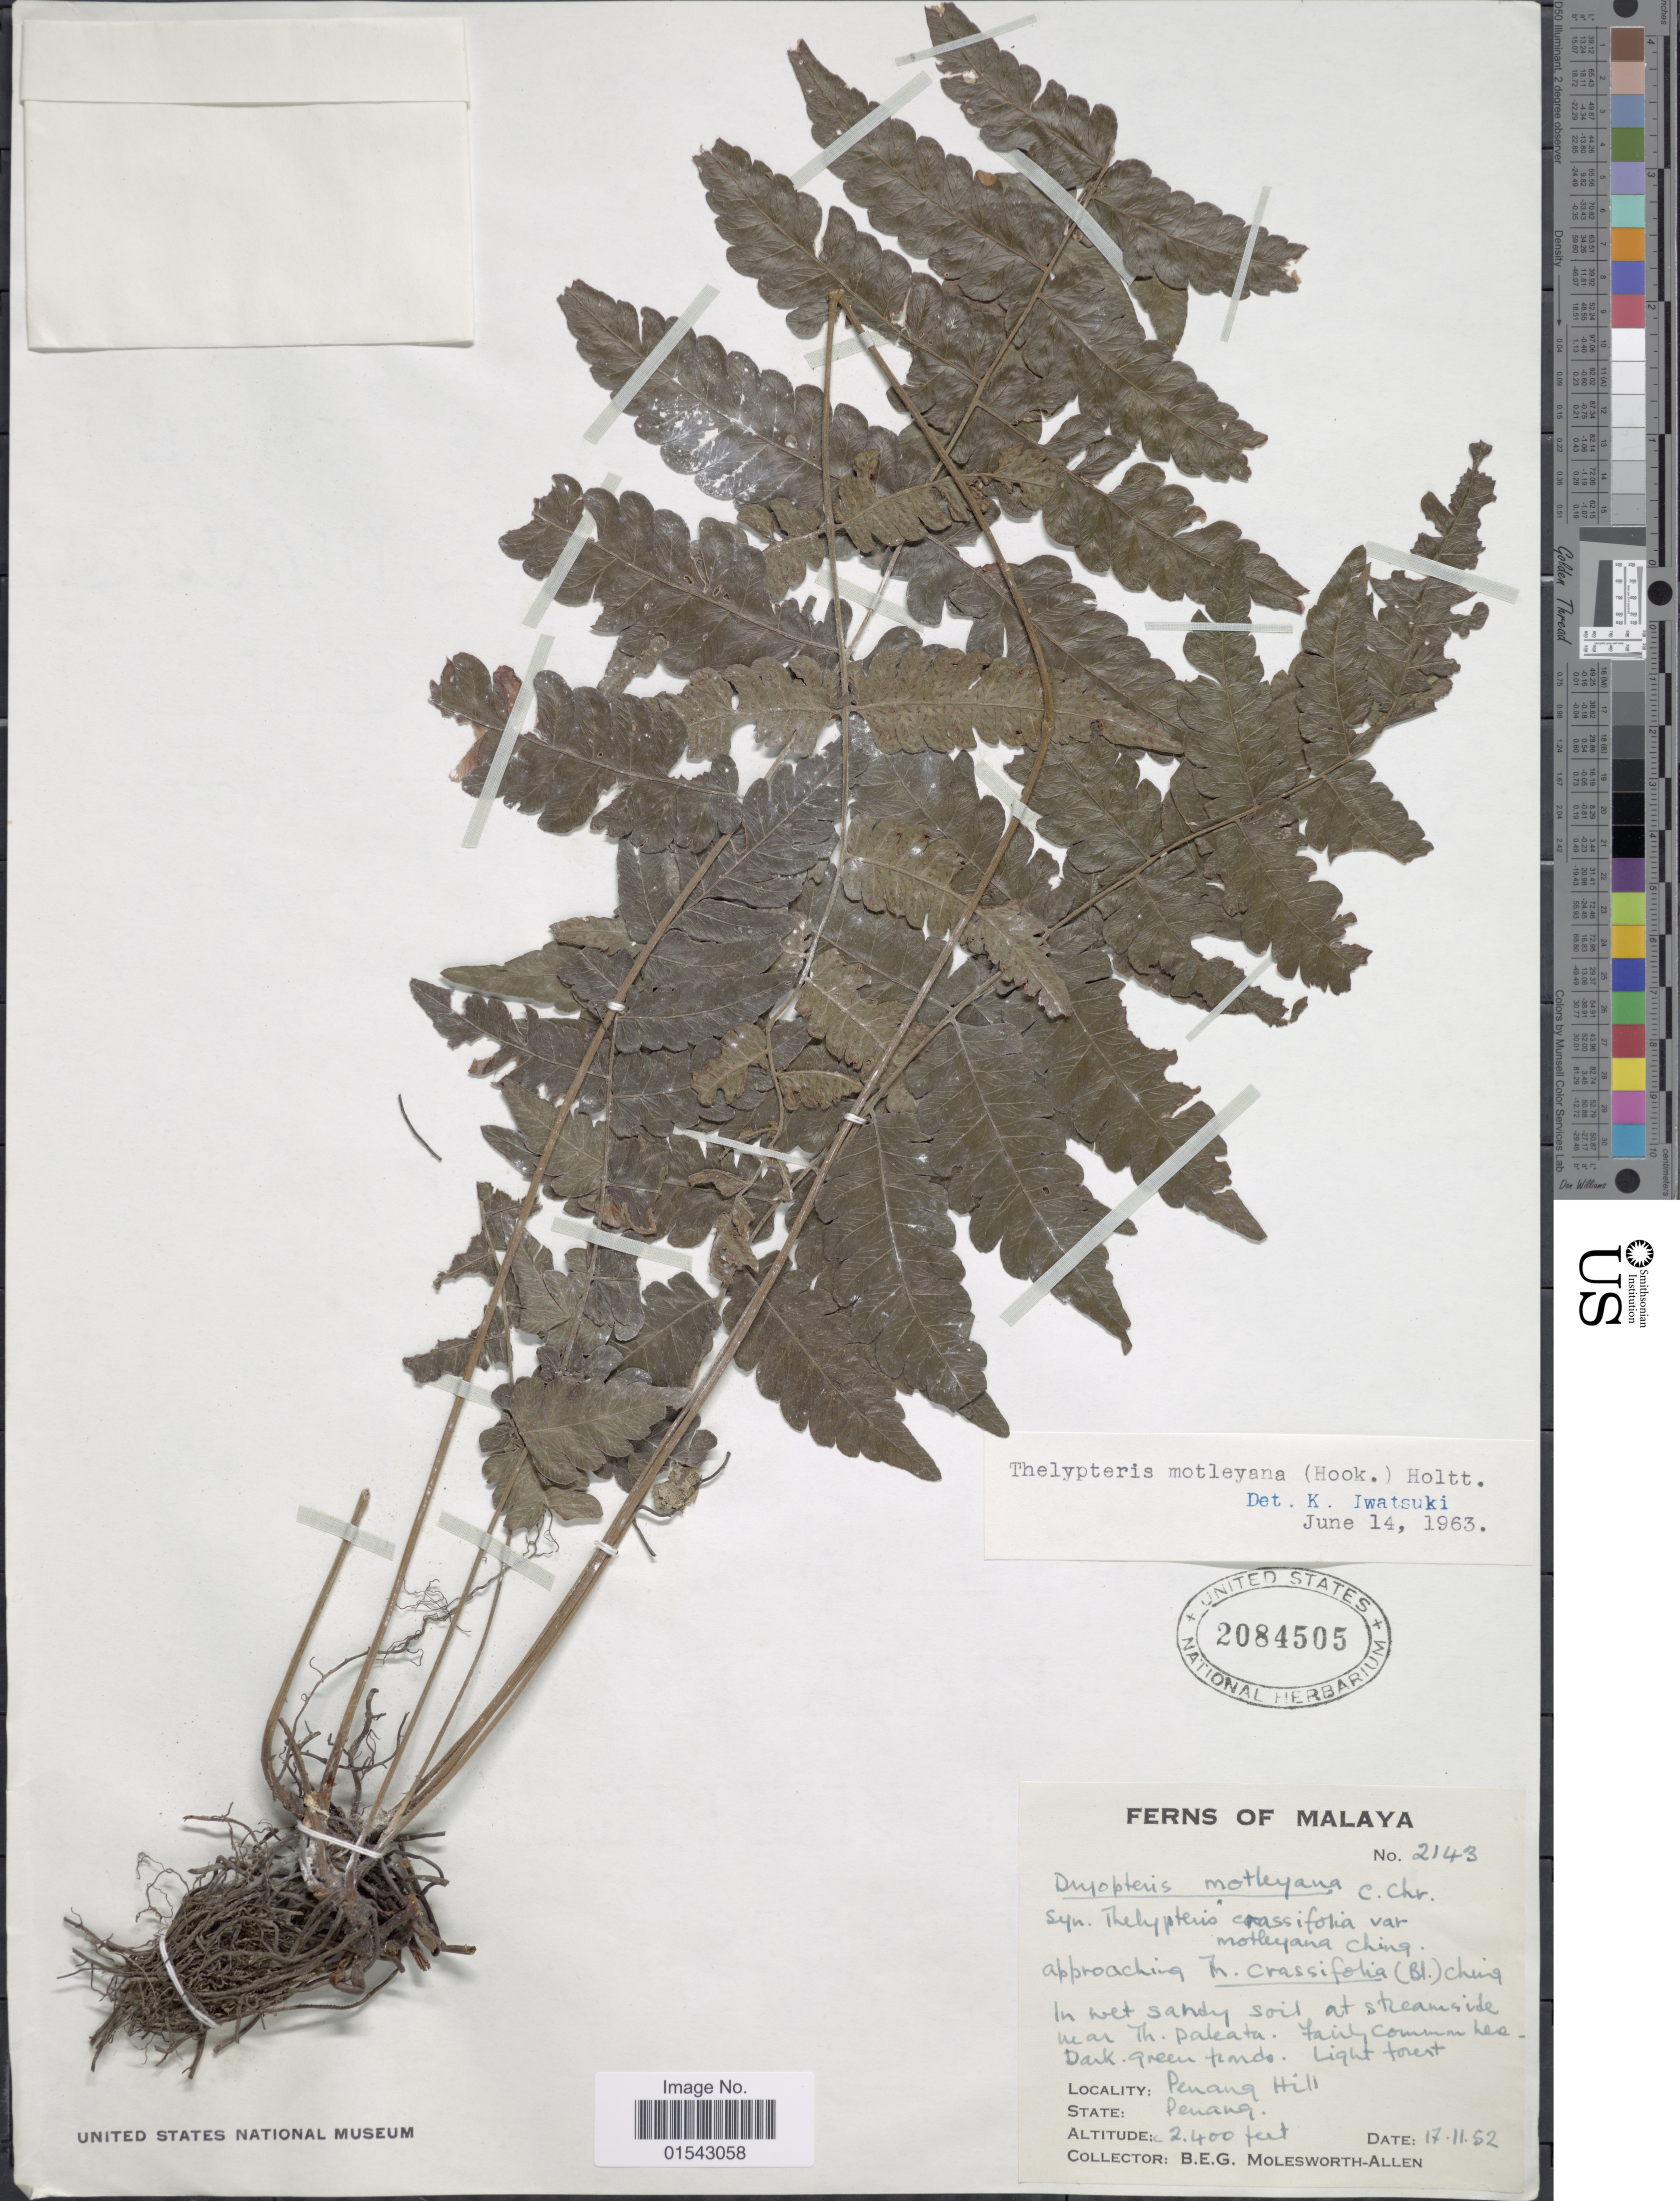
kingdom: Plantae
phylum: Tracheophyta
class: Polypodiopsida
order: Polypodiales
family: Thelypteridaceae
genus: Mesophlebion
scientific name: Mesophlebion motleyanum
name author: (Hook. ex Hook.) Holttum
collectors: B. E. G. Molesworth-Allen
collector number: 2143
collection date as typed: Transcribed d/m/y: 17/11/52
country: Malaysia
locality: Penang Hill, Penang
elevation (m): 732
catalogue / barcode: US 2084505